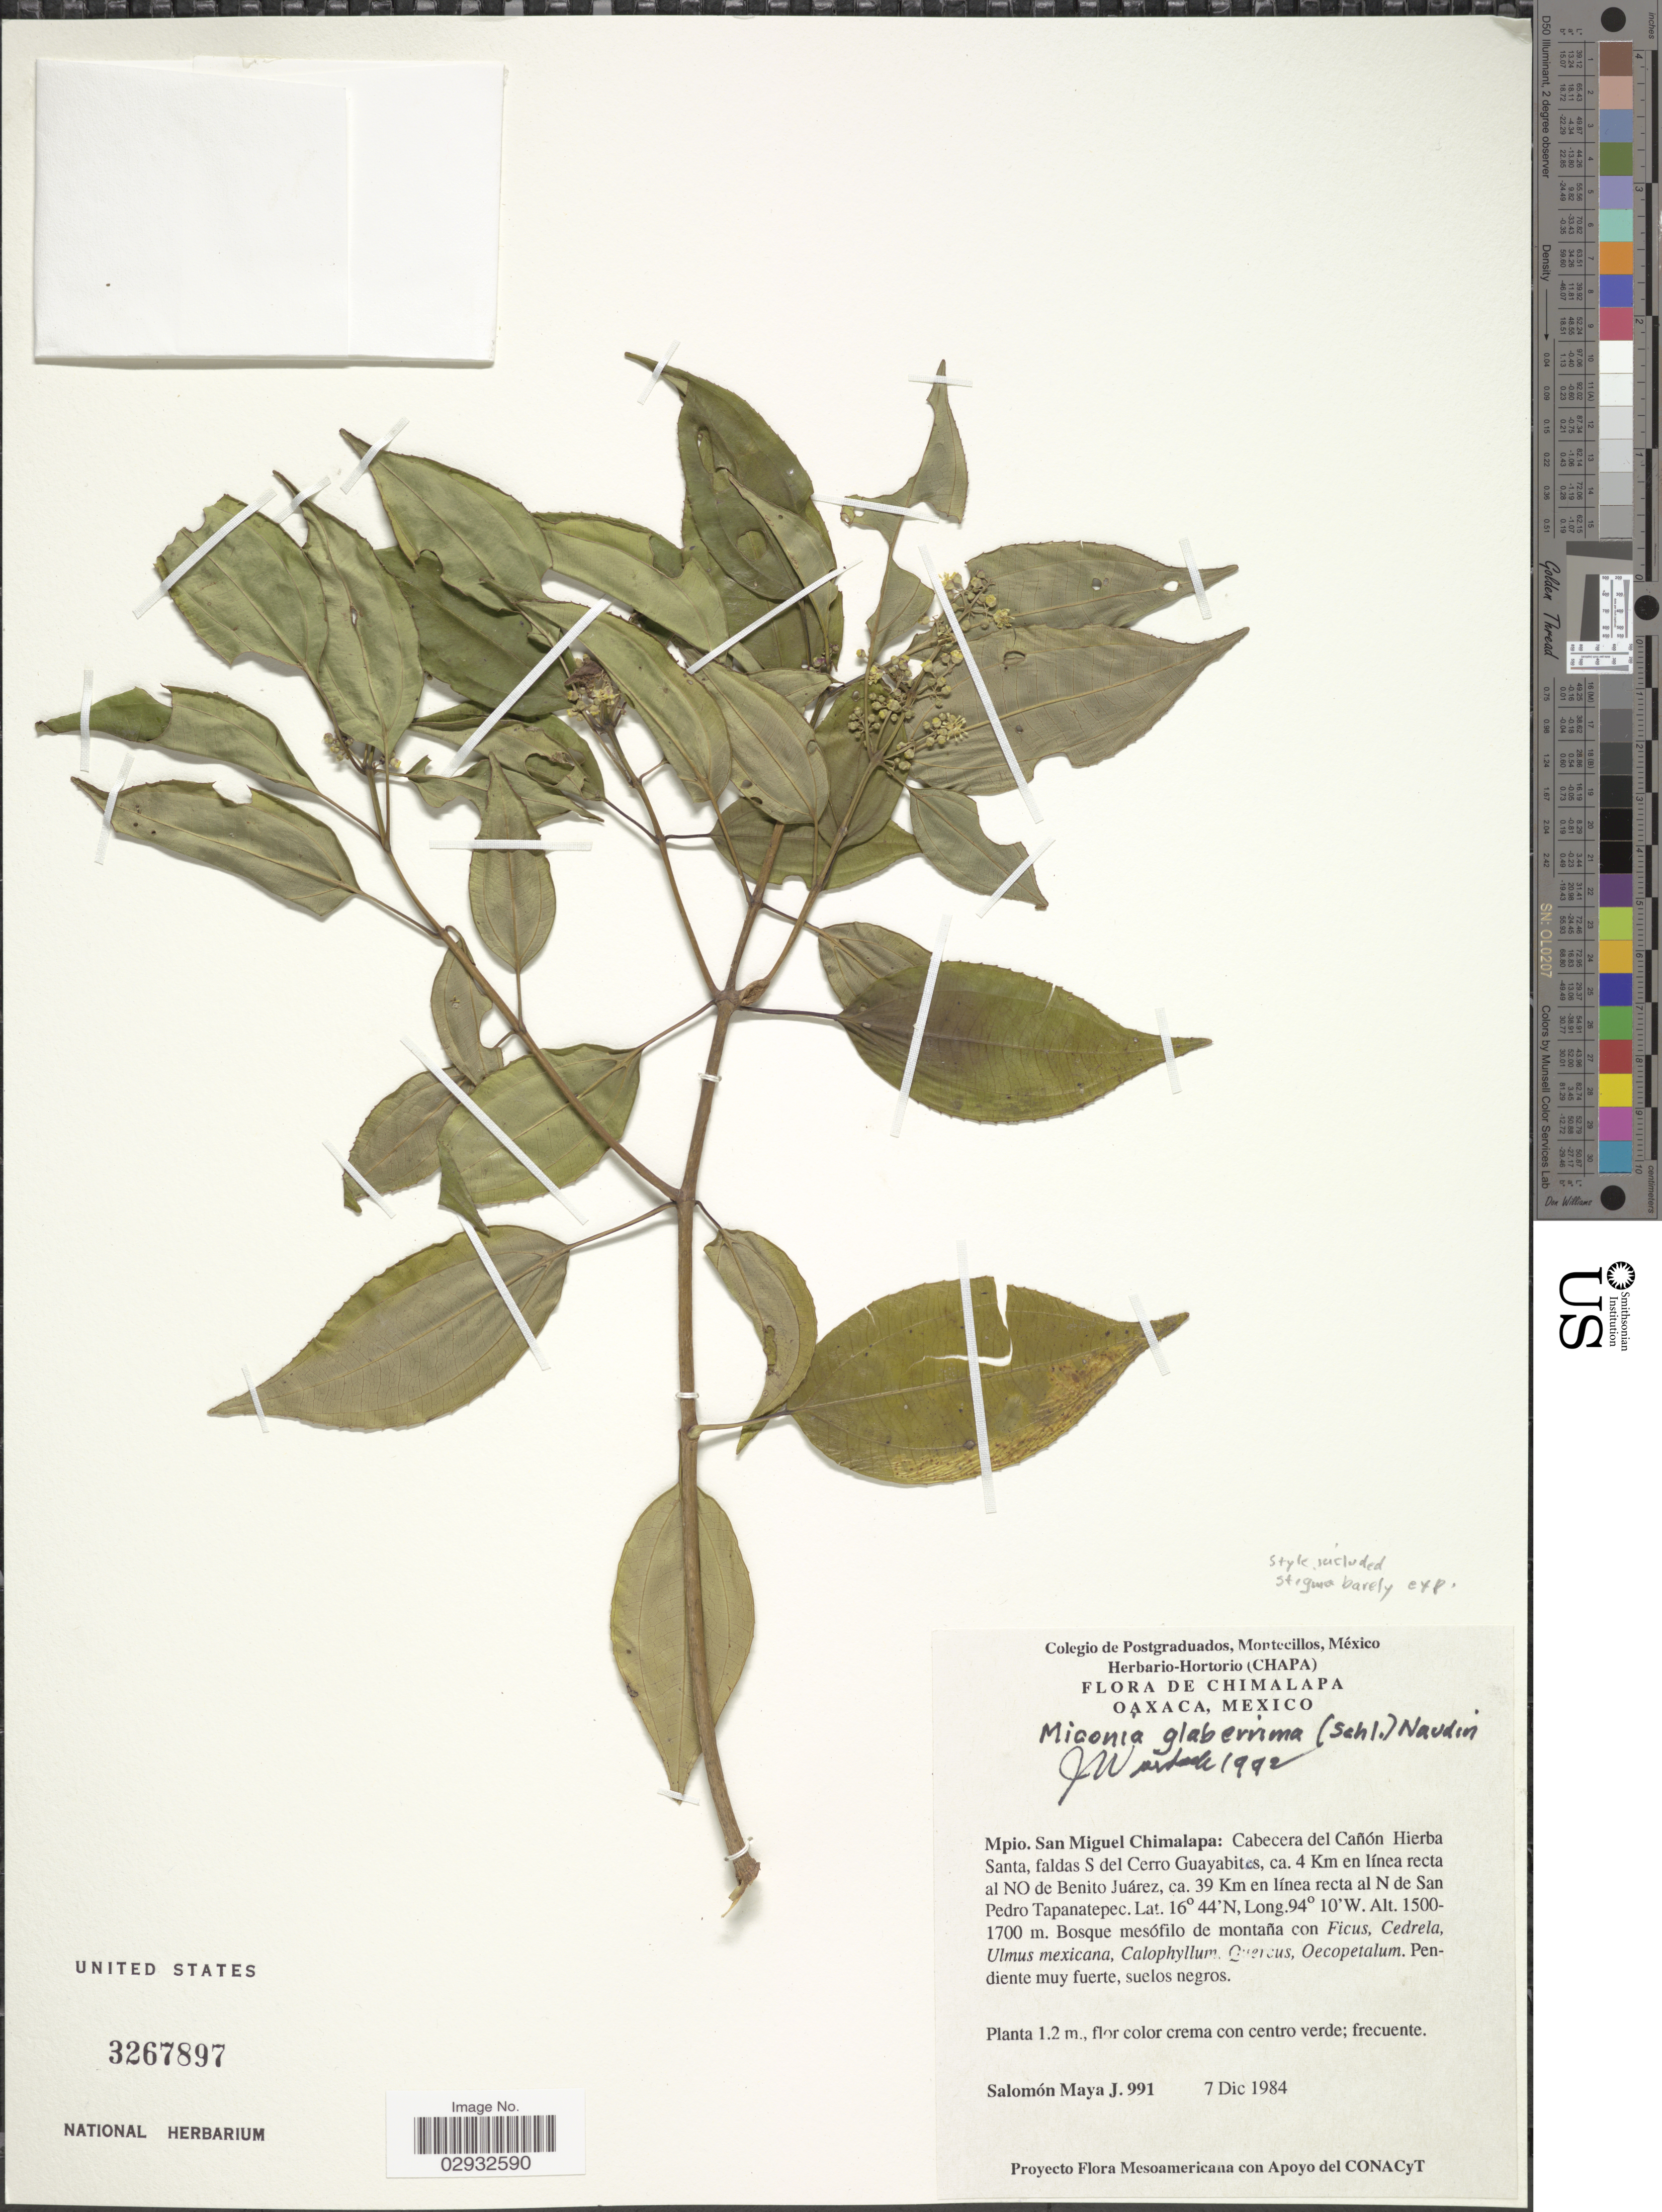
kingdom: Plantae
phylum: Tracheophyta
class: Magnoliopsida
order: Myrtales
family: Melastomataceae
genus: Miconia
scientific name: Miconia glaberrima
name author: (Schltdl.) Naudin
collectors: S. Maya J.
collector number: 991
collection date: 1984-12-07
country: Mexico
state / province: Oaxaca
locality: Chimalapa. Mpio. San Miguel Chimalapa: Cabecera del Cañon Hierba Santa, faldas S del Cerro Guayabites, ca. 4 Km en línea recta al NO de Benito Juárez, ca. 39 Km en línea recta al N de San Pedro Tapanatepec.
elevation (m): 1500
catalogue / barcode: US 3267897